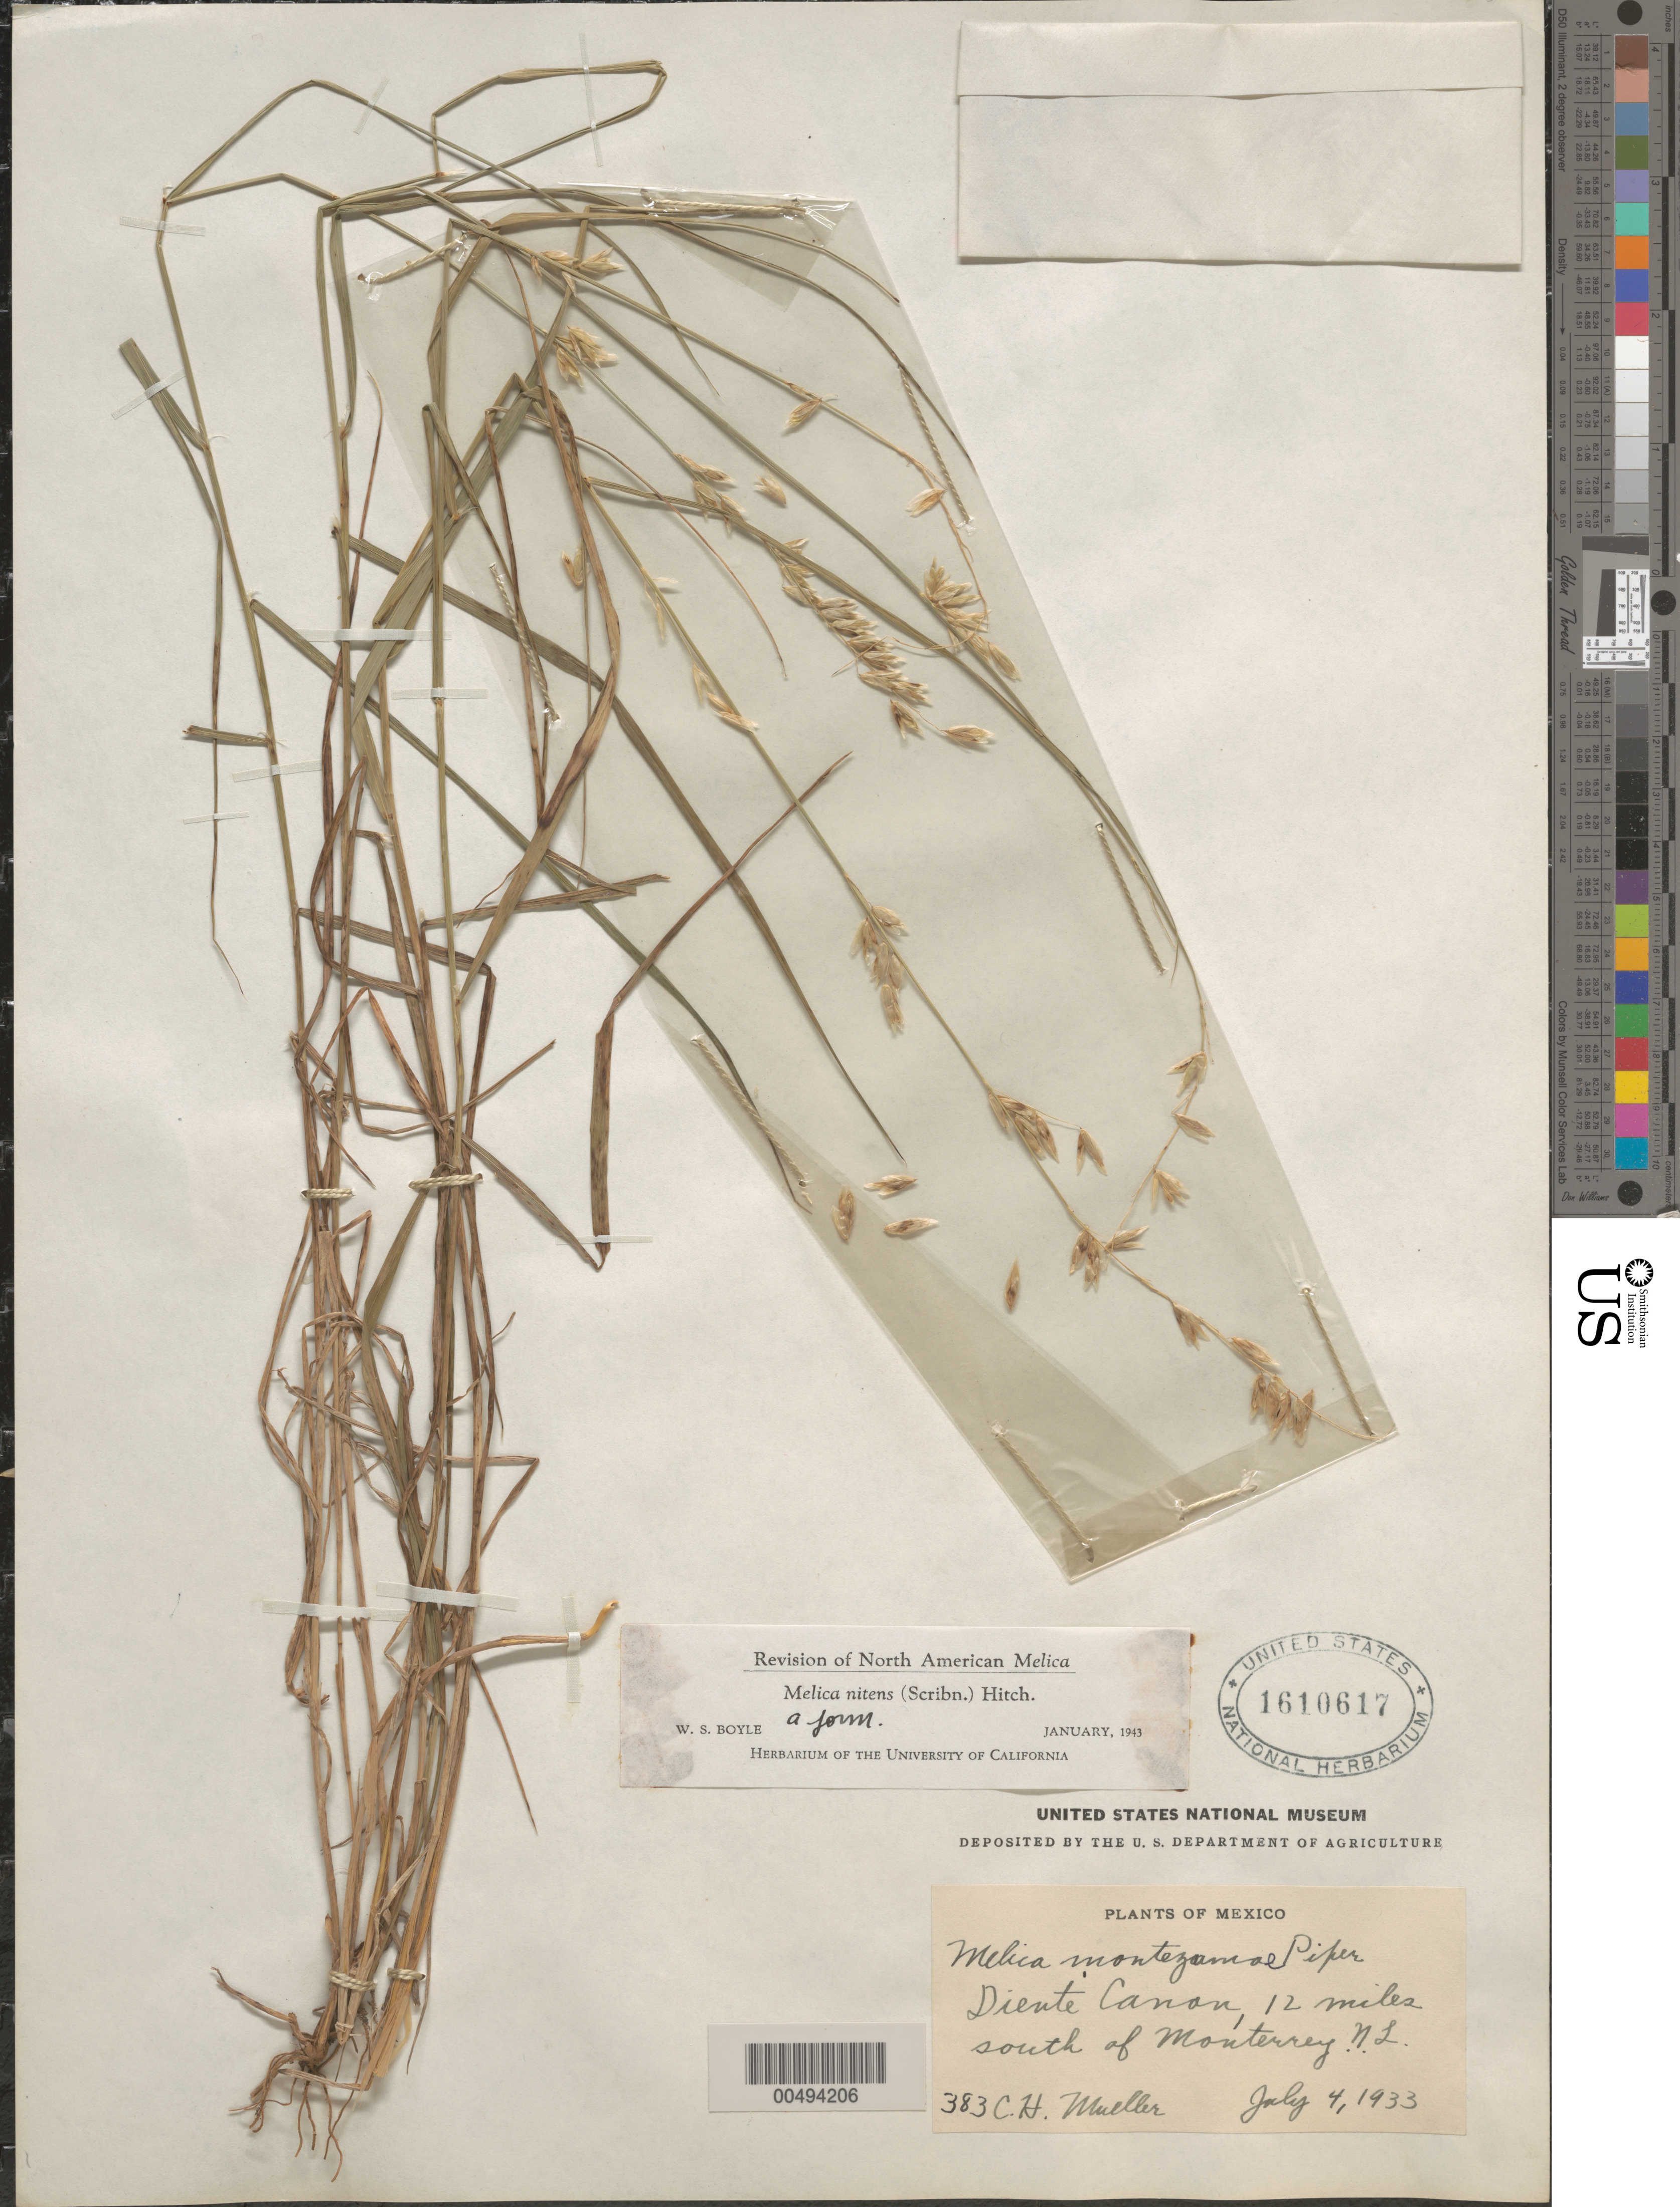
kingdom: Plantae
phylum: Tracheophyta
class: Liliopsida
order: Poales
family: Poaceae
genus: Melica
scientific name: Melica nitens Nutt. ex Scribn., nom. nud.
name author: Nutt. ex Scribn.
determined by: Boyle, W. S.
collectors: C. H. Muller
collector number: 383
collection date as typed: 4 Jul 1933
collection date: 1933-07-04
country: Mexico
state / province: Nuevo León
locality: Diente Canon, 12 mi S of Monterrey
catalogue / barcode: US 1610617